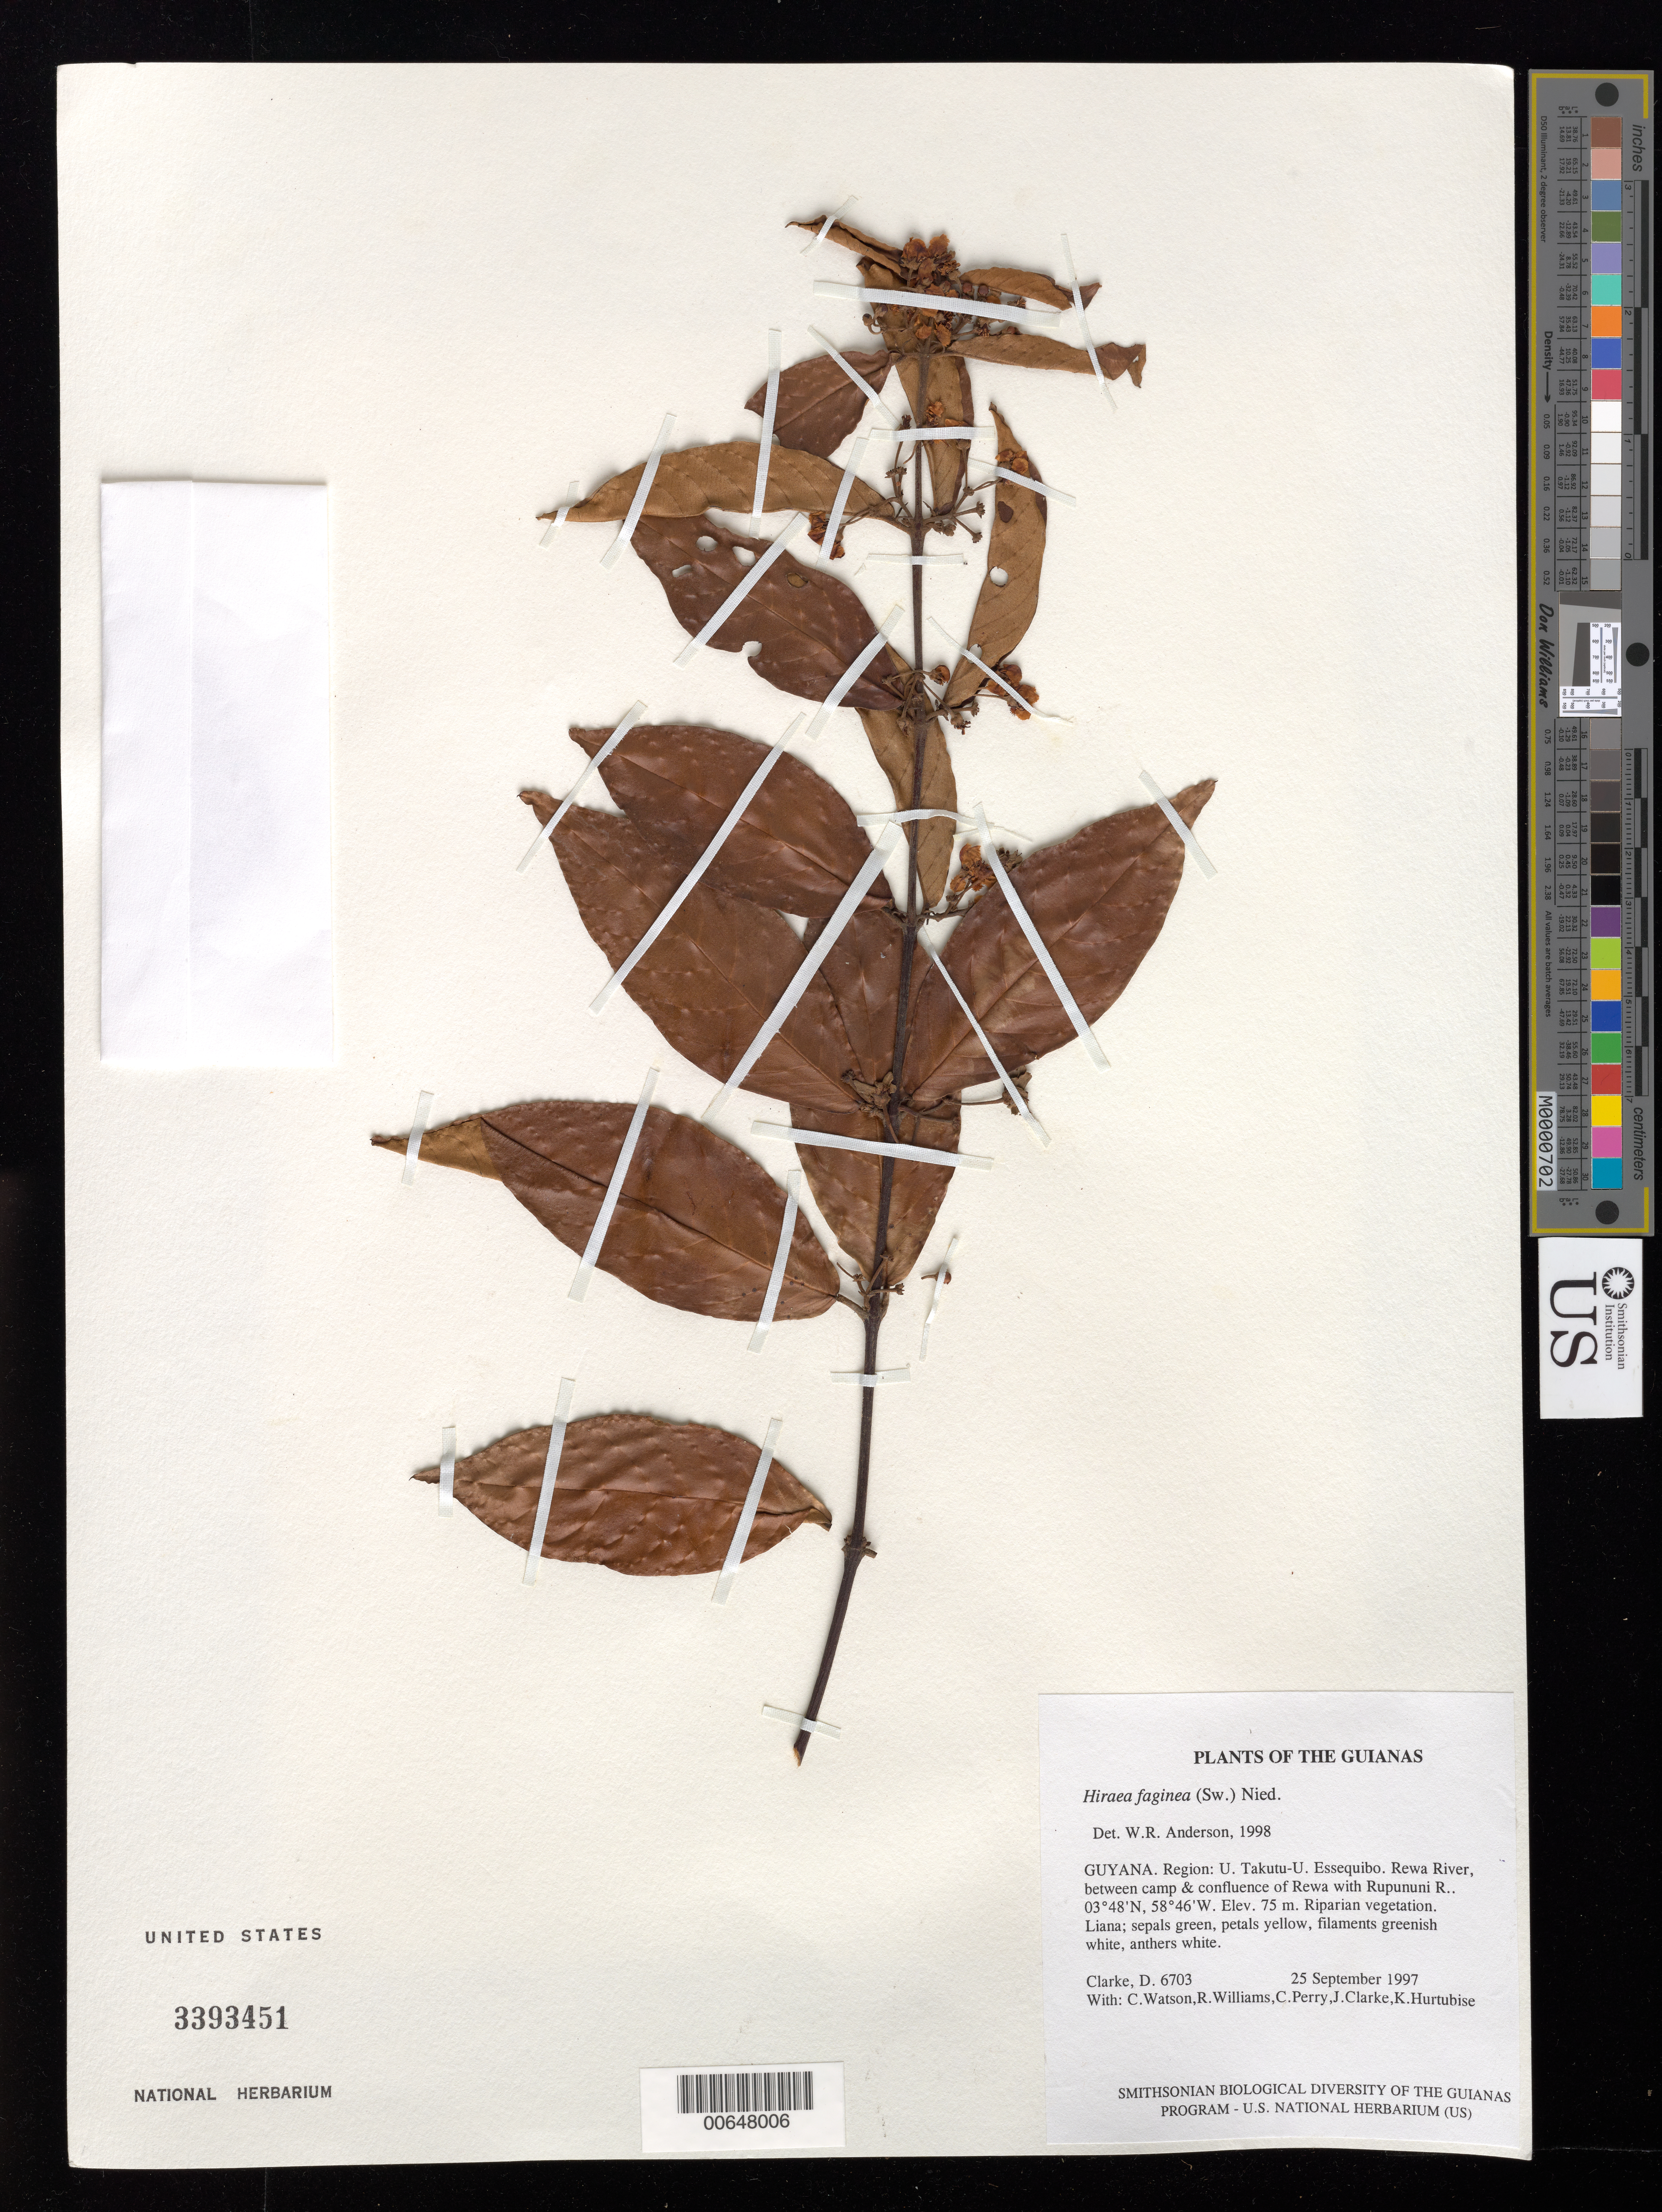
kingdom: Plantae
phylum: Tracheophyta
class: Magnoliopsida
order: Malpighiales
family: Malpighiaceae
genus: Hiraea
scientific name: Hiraea faginea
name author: (Sw.) Nied.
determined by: Anderson, W. R., (MICH), University of Michigan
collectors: H. D. Clarke, C. Watson, R. Williams, C. Perry, J. Clarke & K. Hurtubise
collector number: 6703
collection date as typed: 25 September 1997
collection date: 1997-09-25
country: Guyana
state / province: U. Takutu-U. Essequibo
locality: Rewa River, between camp & confluence of Rewa with Rupununi R.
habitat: Riparian vegetation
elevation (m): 75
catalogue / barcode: US 3393451